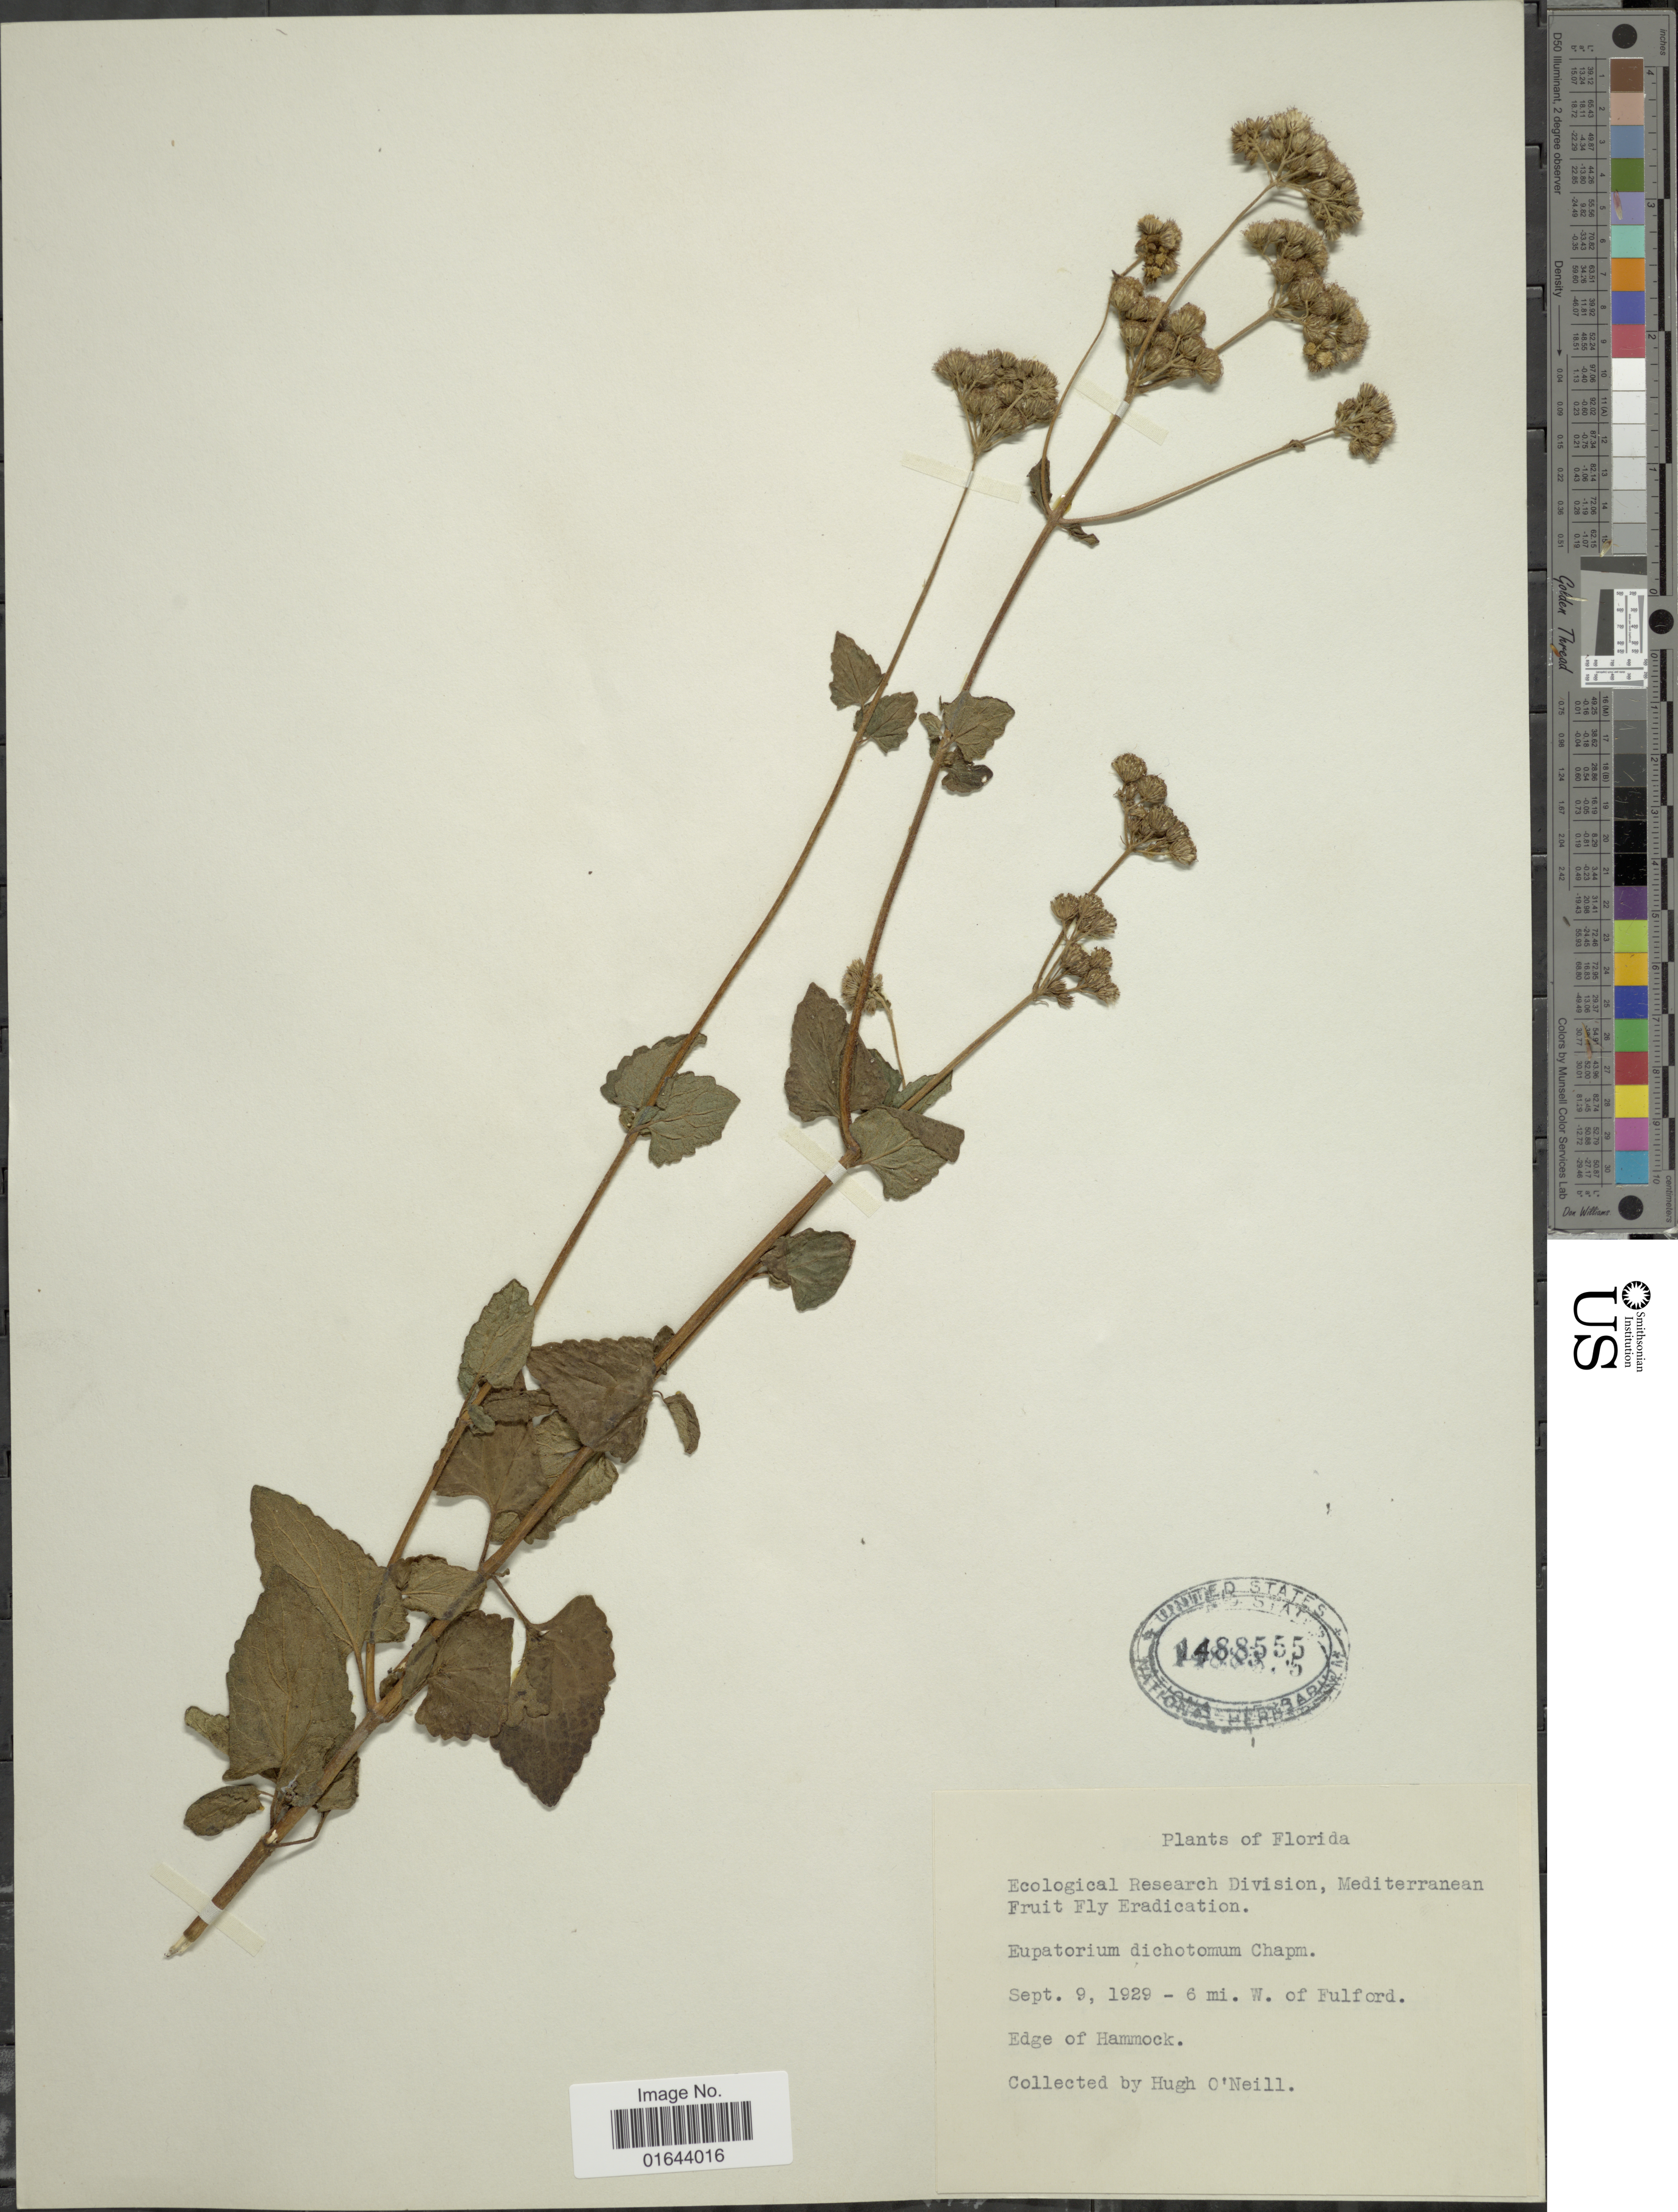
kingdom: Plantae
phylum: Tracheophyta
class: Magnoliopsida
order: Asterales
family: Asteraceae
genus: Conoclinium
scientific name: Conoclinium coelestinum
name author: (L.) DC.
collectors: H. O'Neill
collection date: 1929-09-09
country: United States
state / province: Florida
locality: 6 mi. W. of Fulford. Edge of Hammock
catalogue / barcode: US 1488555